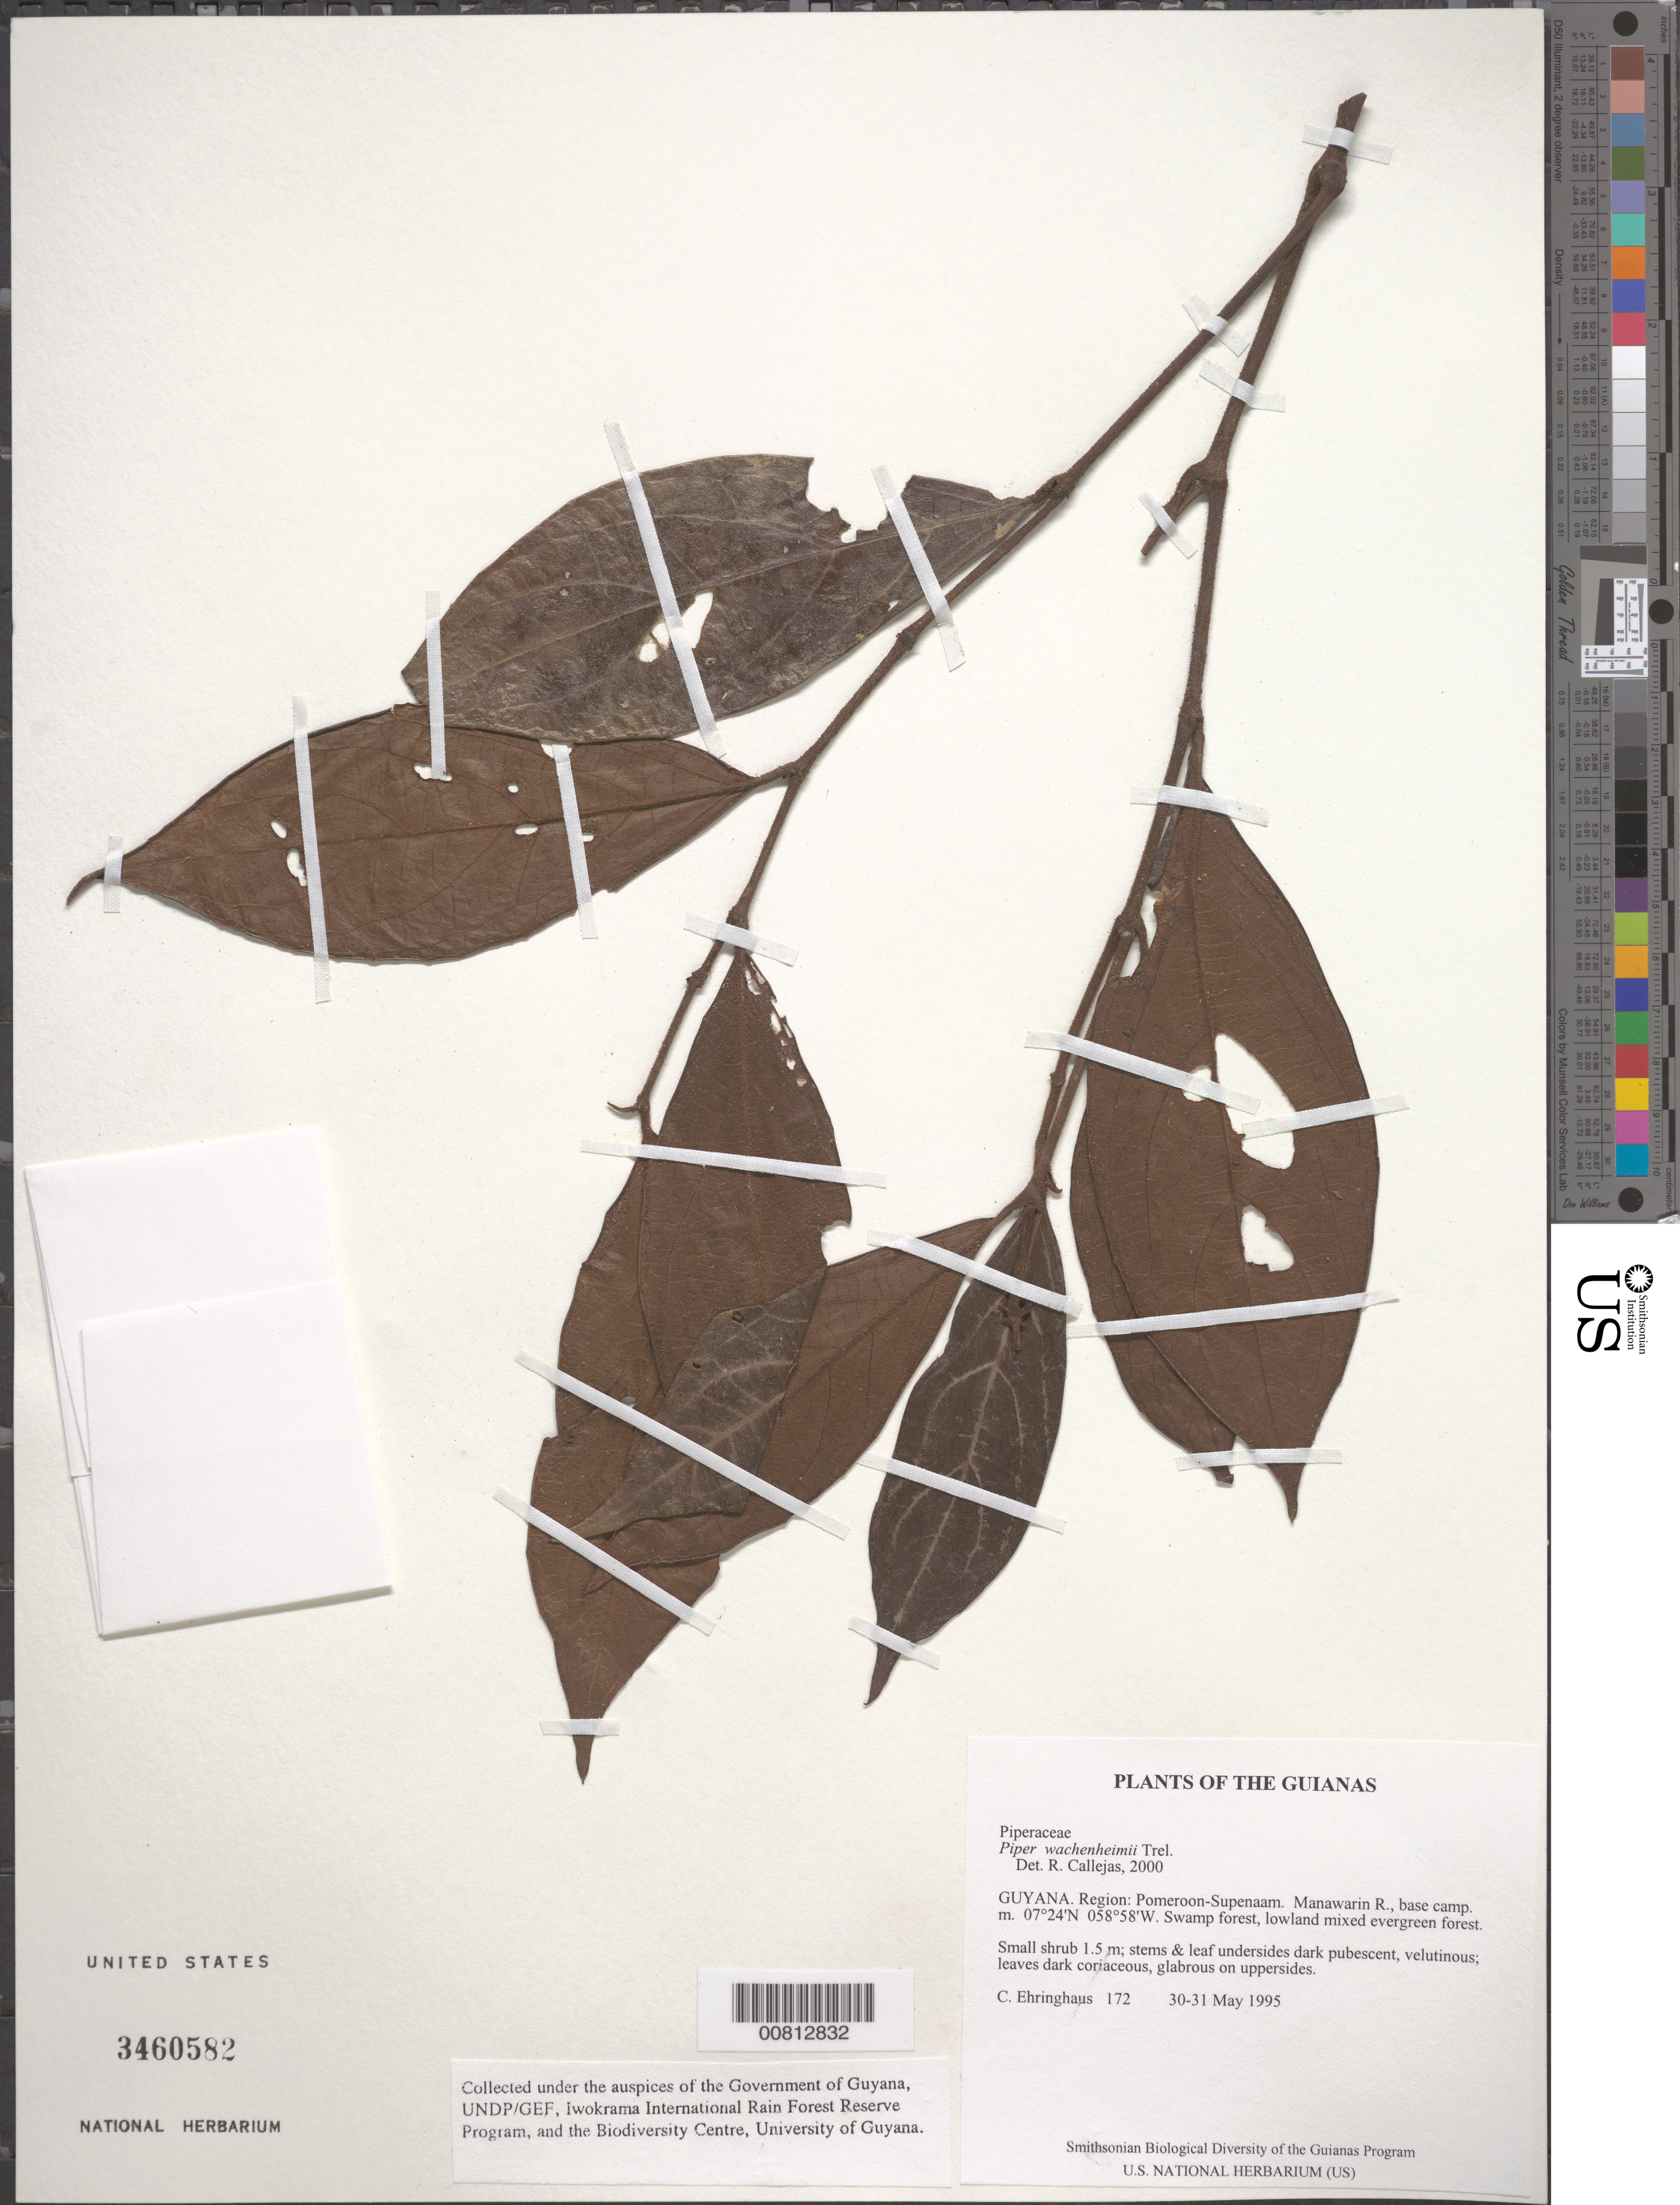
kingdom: Plantae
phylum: Tracheophyta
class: Magnoliopsida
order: Piperales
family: Piperaceae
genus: Piper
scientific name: Piper wachenheimii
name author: Trel.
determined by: Callejas, Ricardo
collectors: C. Ehringhaus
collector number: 172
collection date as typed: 30-31 May 1995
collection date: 1995-05-30/1995-05-31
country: Guyana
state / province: Pomeroon-Supenaam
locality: Manawarin R., base camp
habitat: Swamp forest, lowland mixed evergreen forest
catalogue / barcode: US 3460582